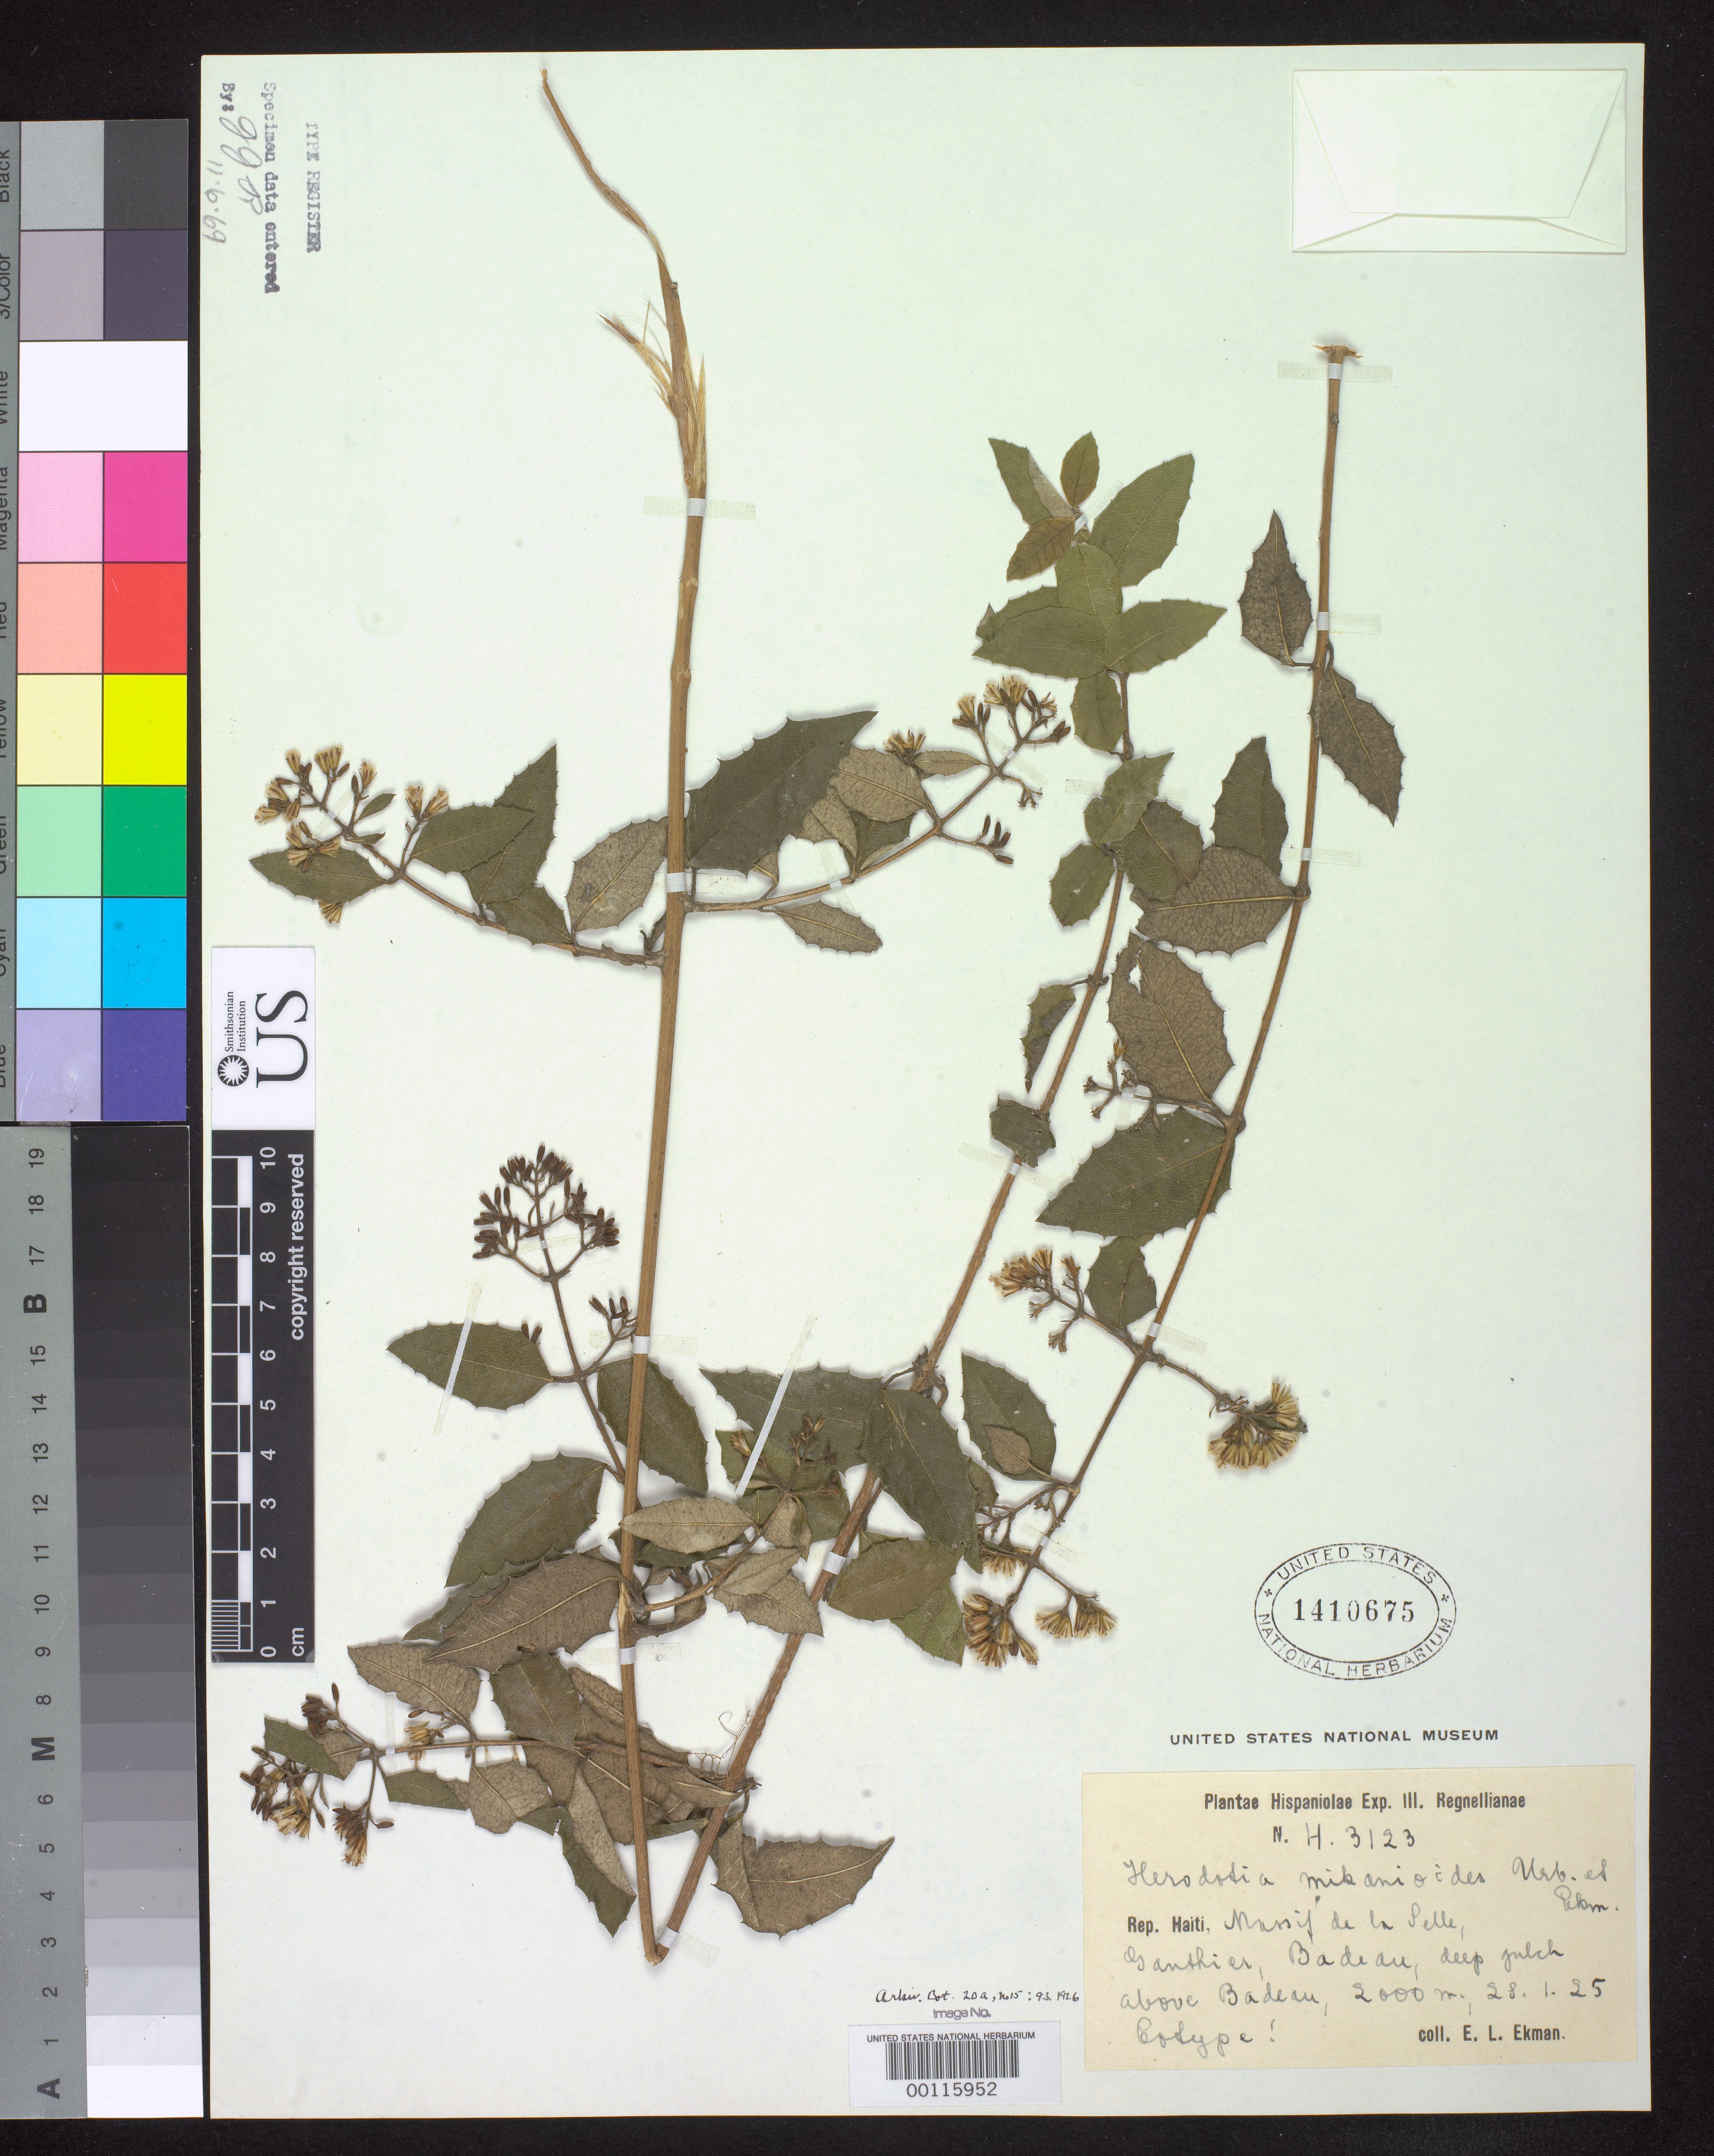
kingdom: Plantae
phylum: Tracheophyta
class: Magnoliopsida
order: Asterales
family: Asteraceae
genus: Herodotia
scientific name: Herodotia mikanioides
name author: Urb. & Ekman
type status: Isotype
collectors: E. L. Ekman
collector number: H 3123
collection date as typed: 28 Jan 1925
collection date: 1925-01-28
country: Haiti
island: Hispaniola Island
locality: Massif de La Selle above Badeau.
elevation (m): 2000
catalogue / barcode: US 1410675